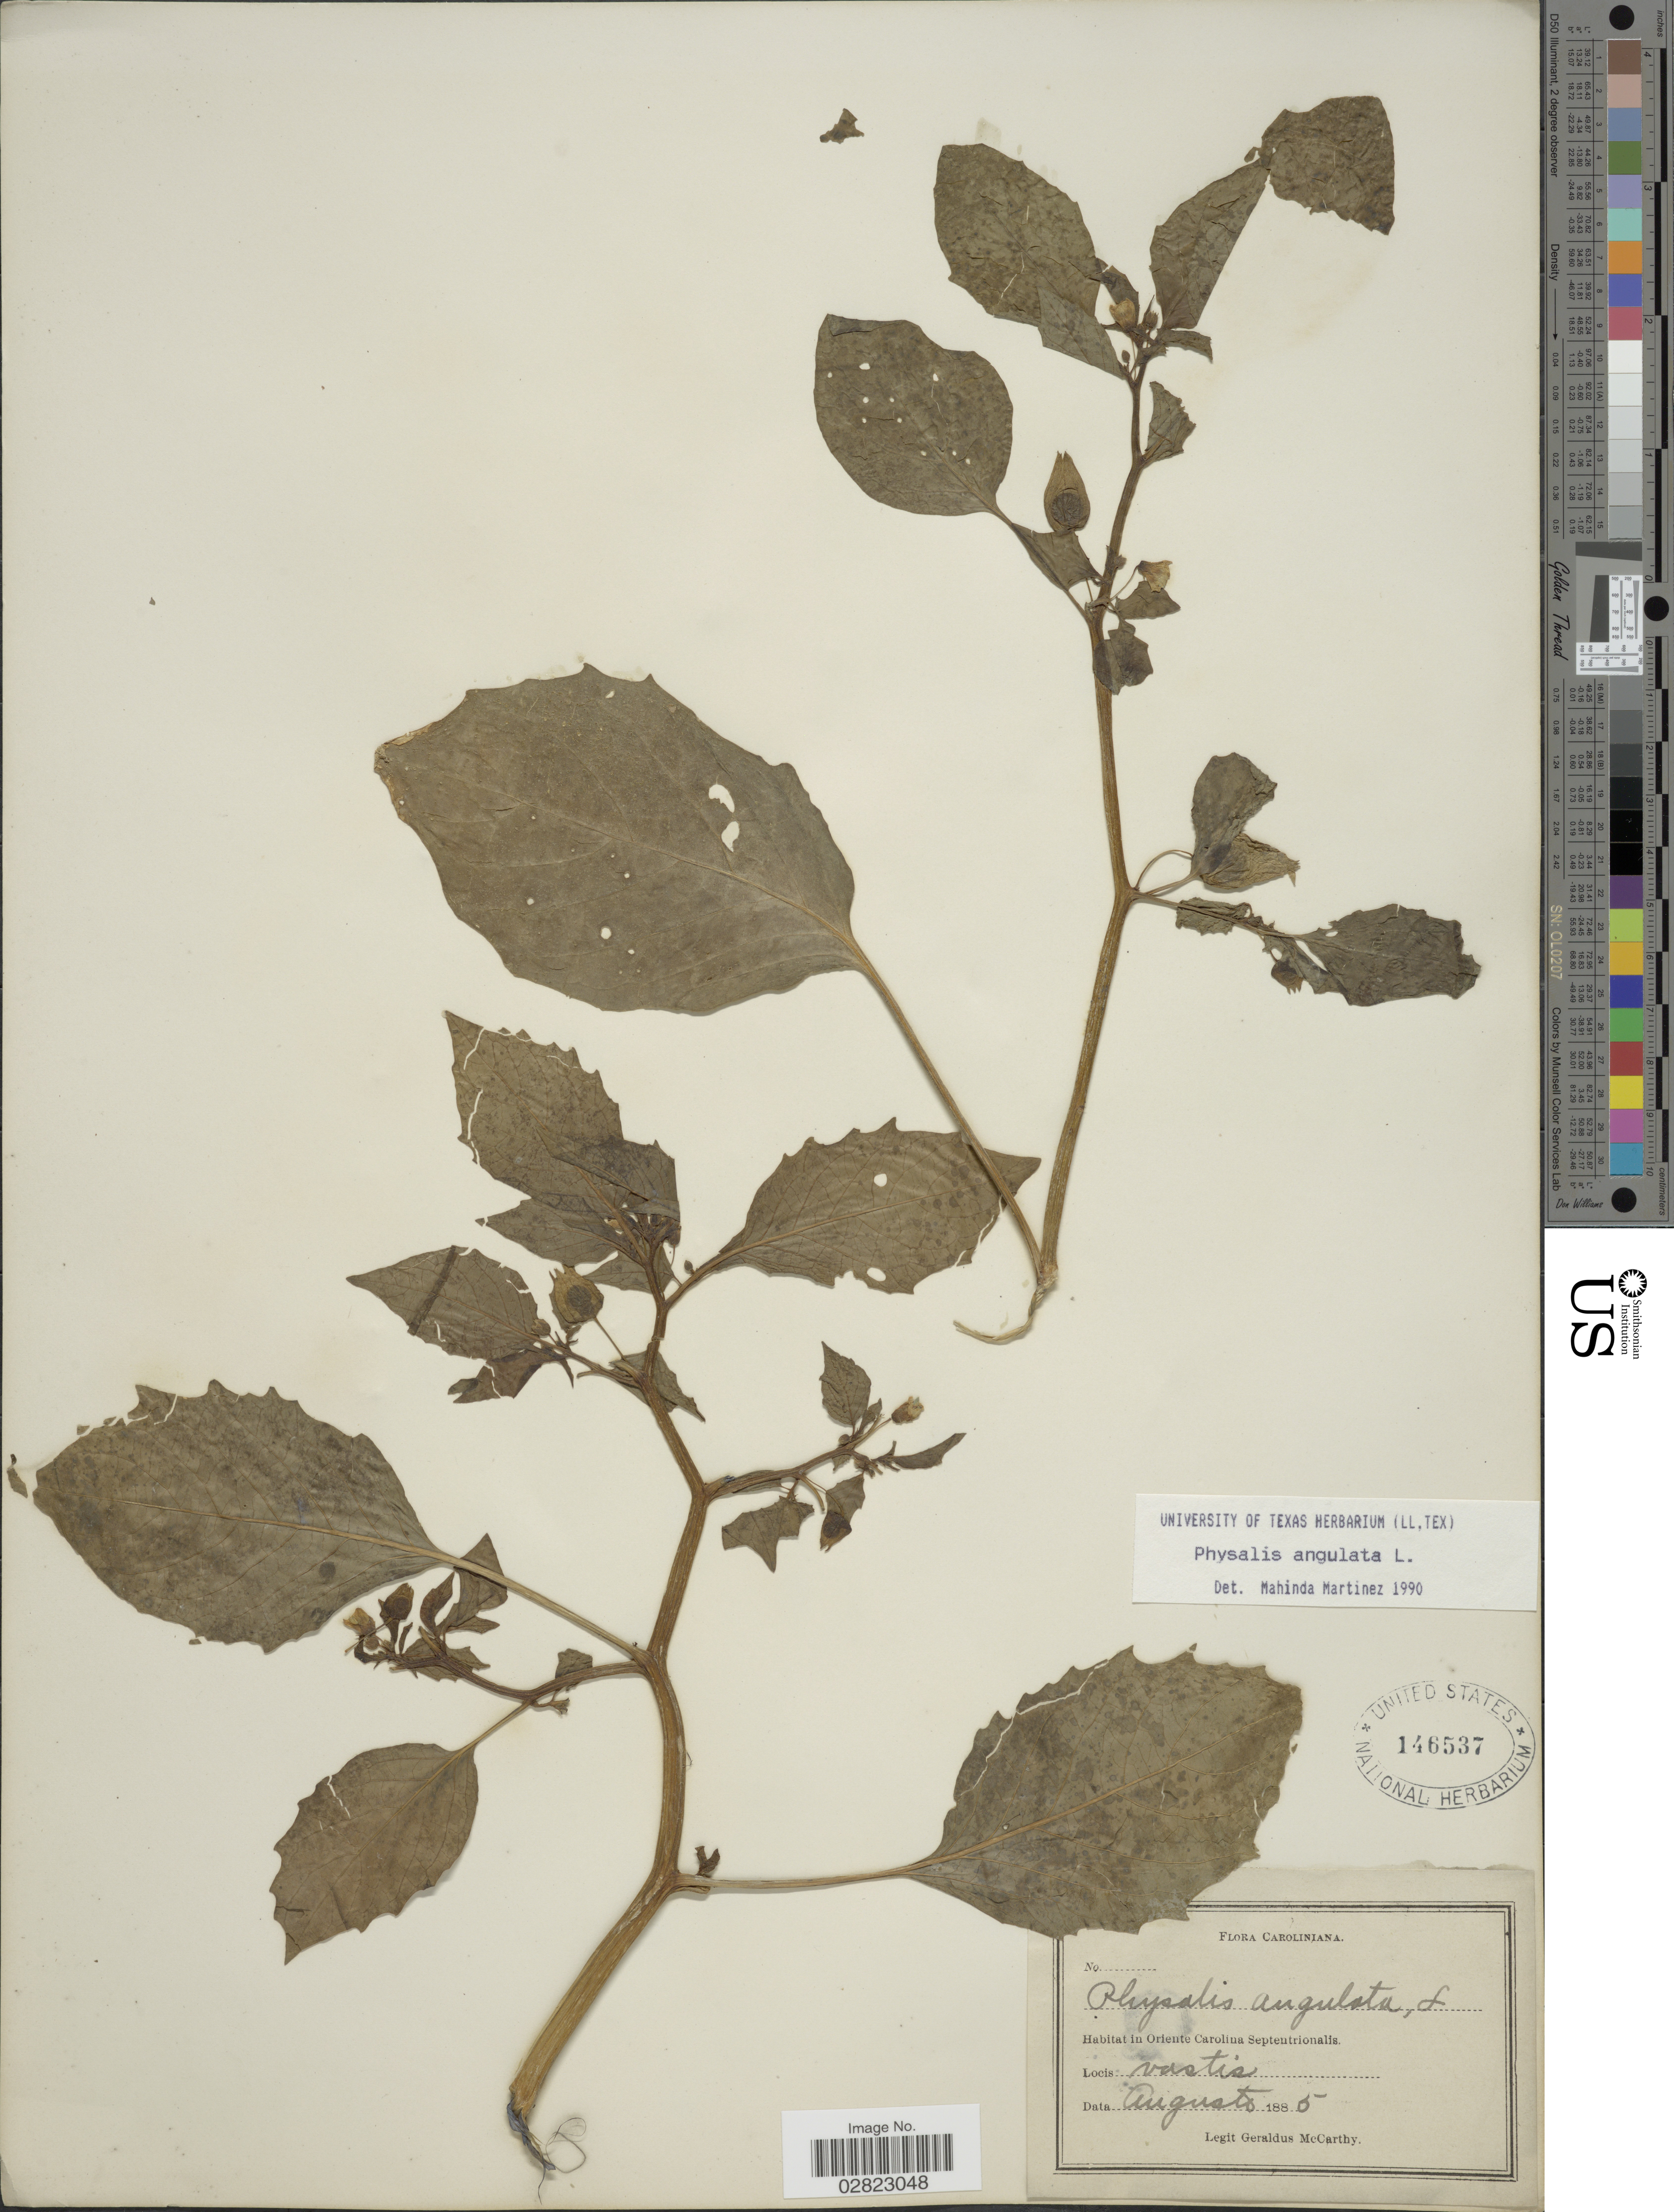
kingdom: Plantae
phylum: Tracheophyta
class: Magnoliopsida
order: Solanales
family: Solanaceae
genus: Physalis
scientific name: Physalis angulata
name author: L.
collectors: M. McCarthy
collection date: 1885-08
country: United States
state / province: North Carolina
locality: Caroliniana. In Oriente Carolina Septentrionalis.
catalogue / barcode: US 146537